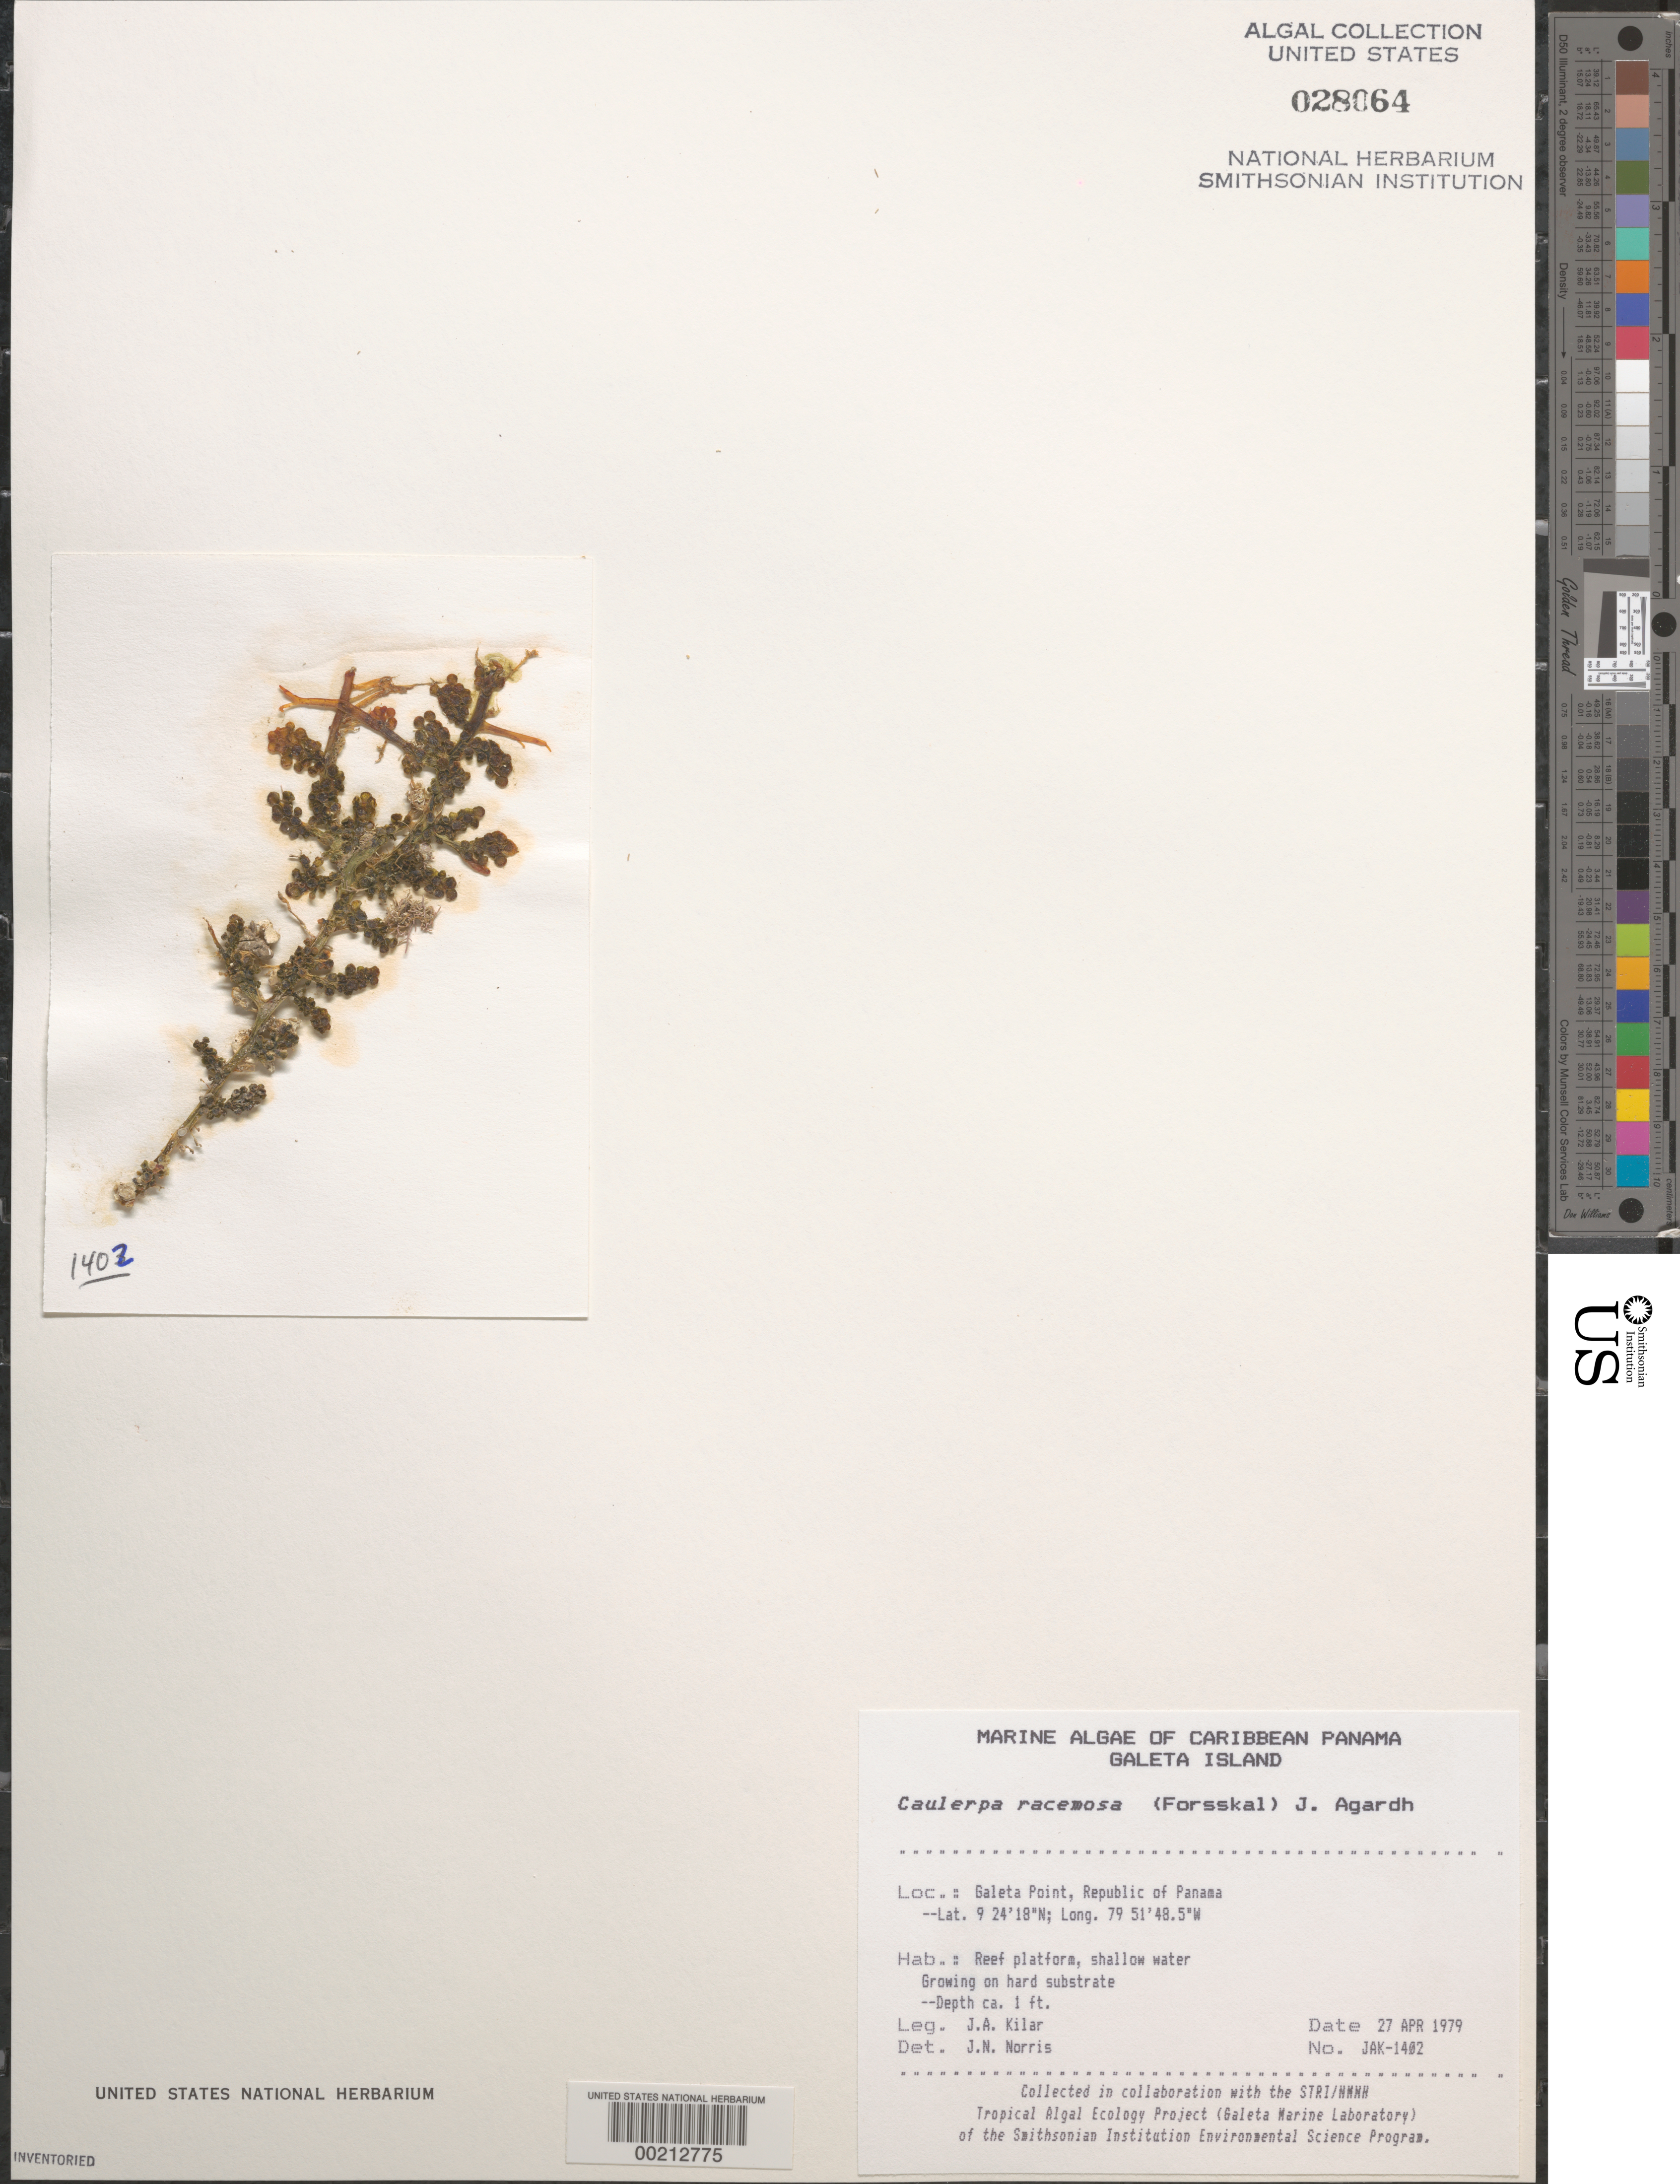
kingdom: Plantae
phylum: Chlorophyta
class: Ulvophyceae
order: Bryopsidales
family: Caulerpaceae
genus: Caulerpa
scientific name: Caulerpa racemosa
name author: (Forssk.) J. Agardh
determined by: Norris, James N.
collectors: J. A. Kilar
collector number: JAK-1402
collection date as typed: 27 Apr 1979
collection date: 1979-04-27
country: Panama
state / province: Colón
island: Galeta Island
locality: Galeta Point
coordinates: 9 24' 18" N, 79 51' 48.5" W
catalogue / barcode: US 28064